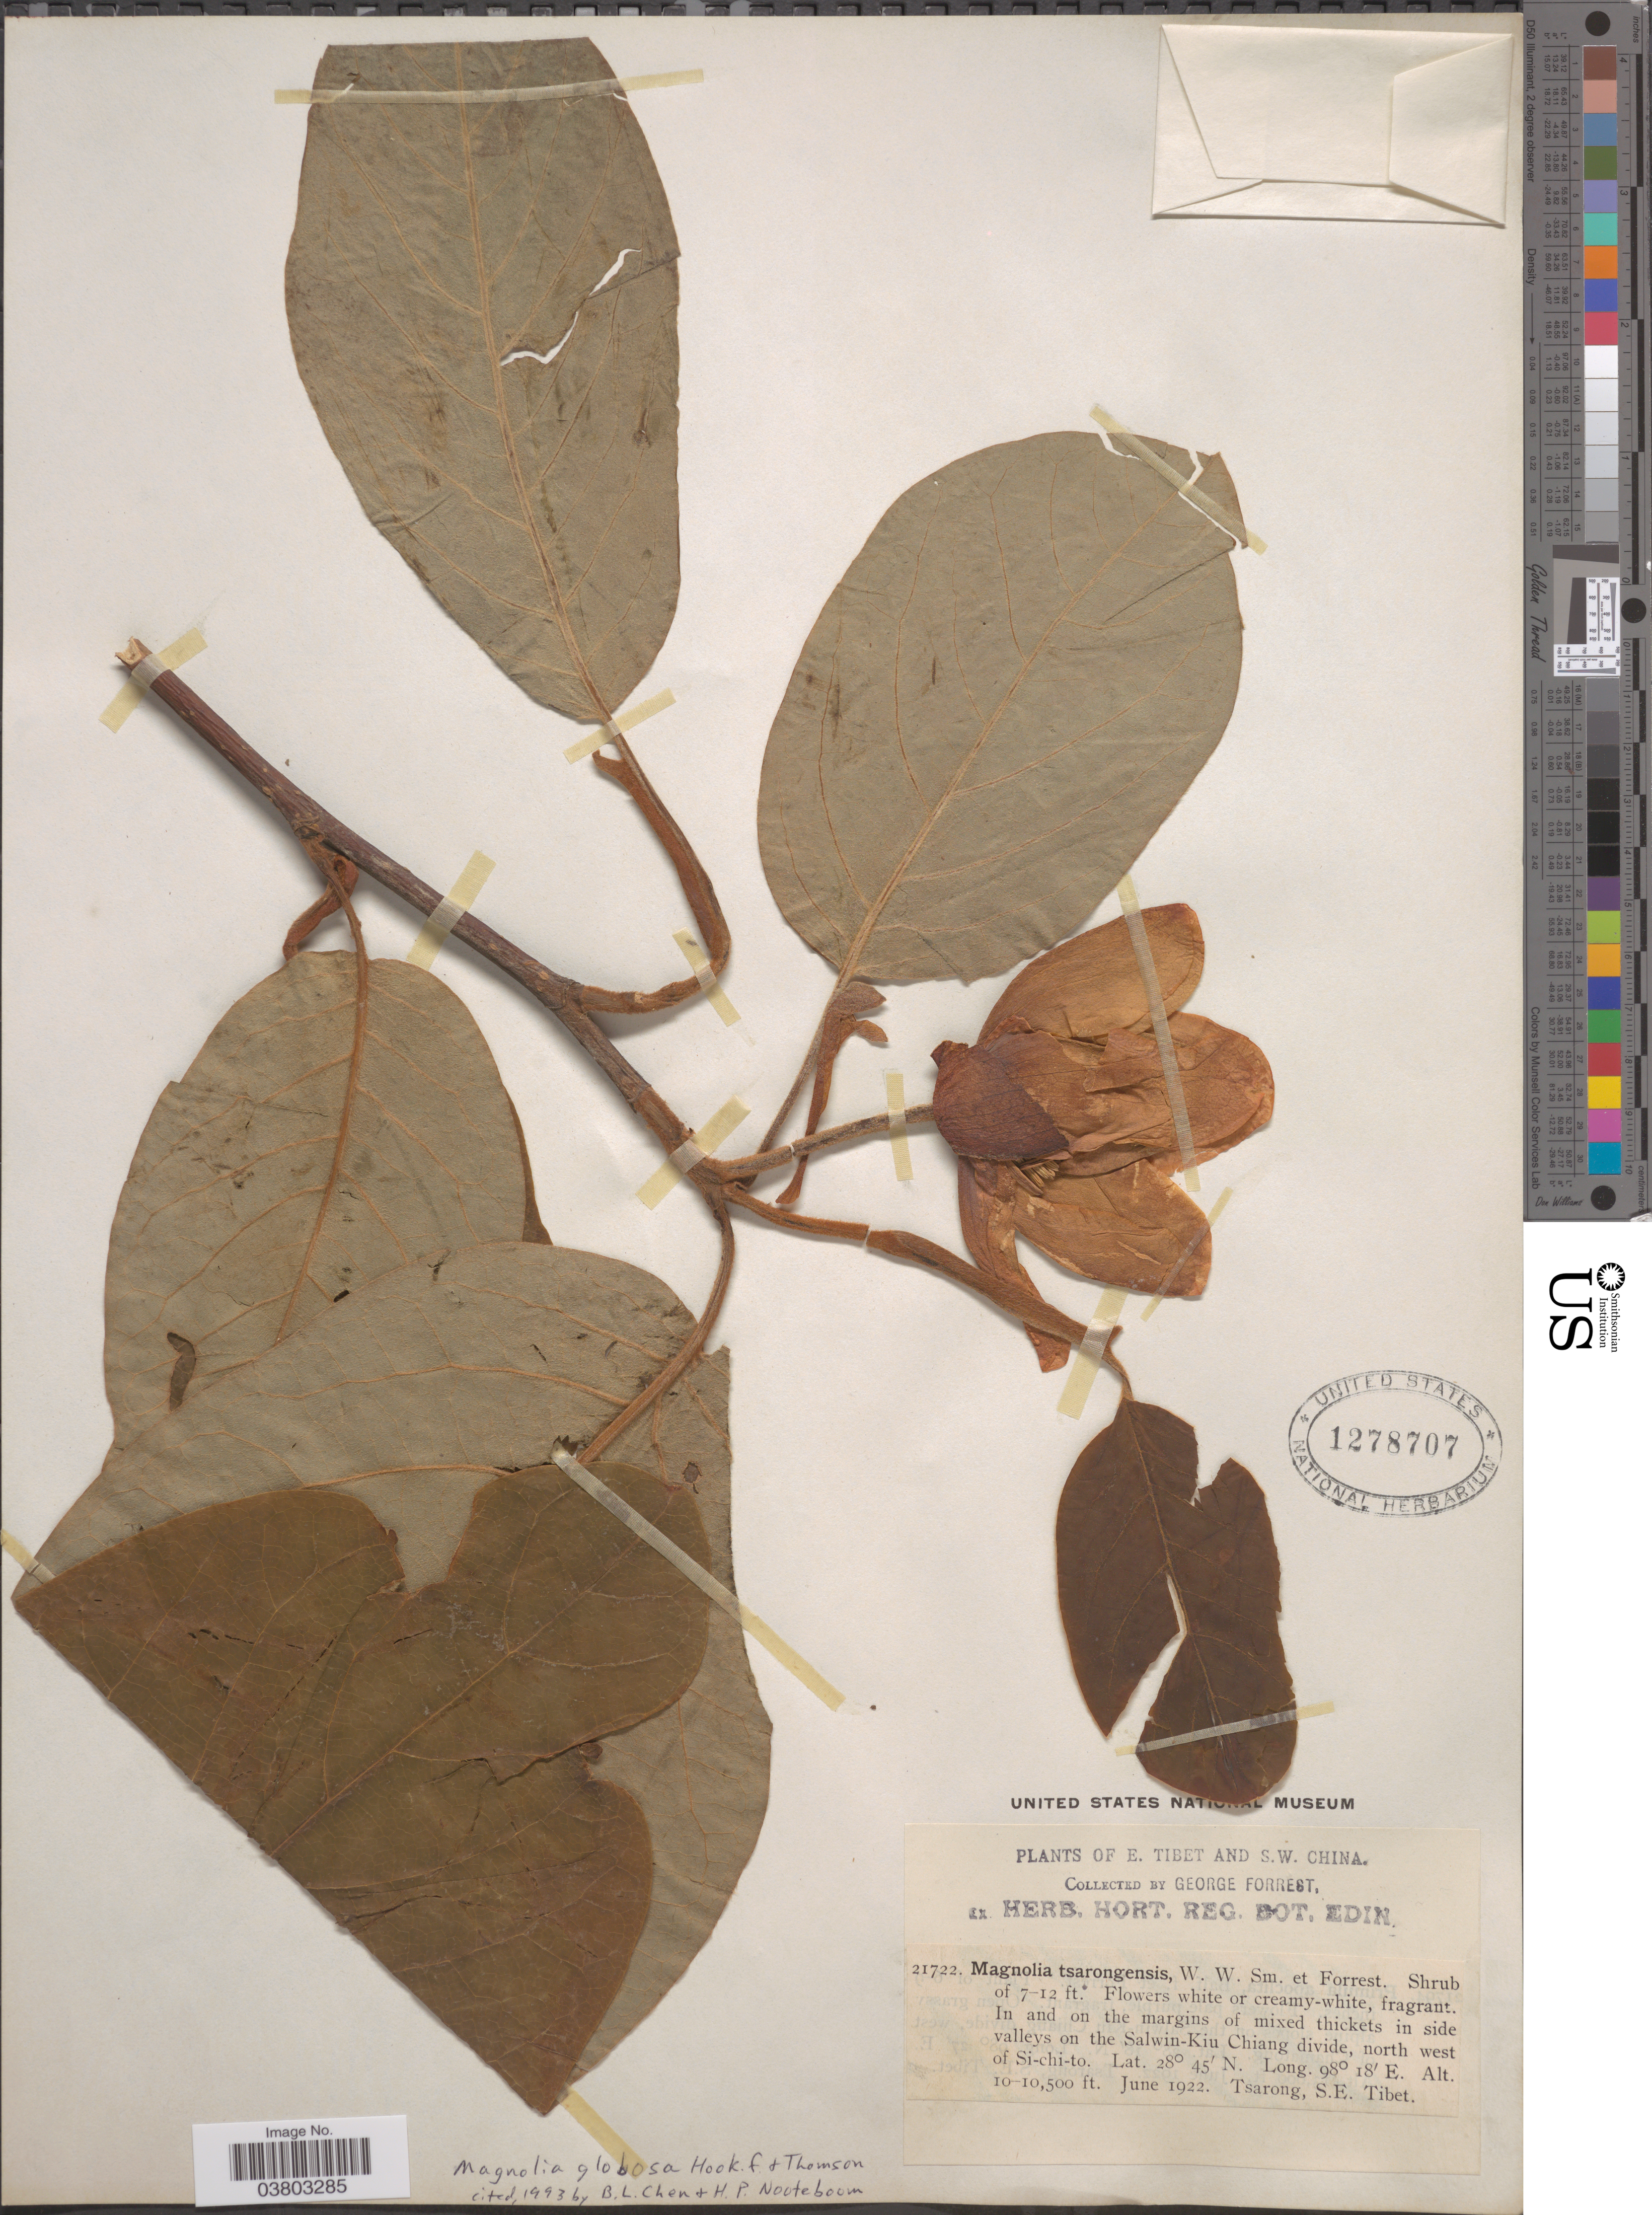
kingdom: Plantae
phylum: Tracheophyta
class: Magnoliopsida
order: Magnoliales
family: Magnoliaceae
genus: Magnolia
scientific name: Magnolia globosa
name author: Hook. f. & Thomson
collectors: G. Forrest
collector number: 21722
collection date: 1922-06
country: China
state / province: Xizang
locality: E. Tibet and S.W. China. In and on the margins of mixed thickets in side valleys on the Salwin-Kiu Chiang divide, north west of Si-chi-to. Tsarong, S.E. Tibet.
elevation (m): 3048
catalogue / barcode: US 1278707